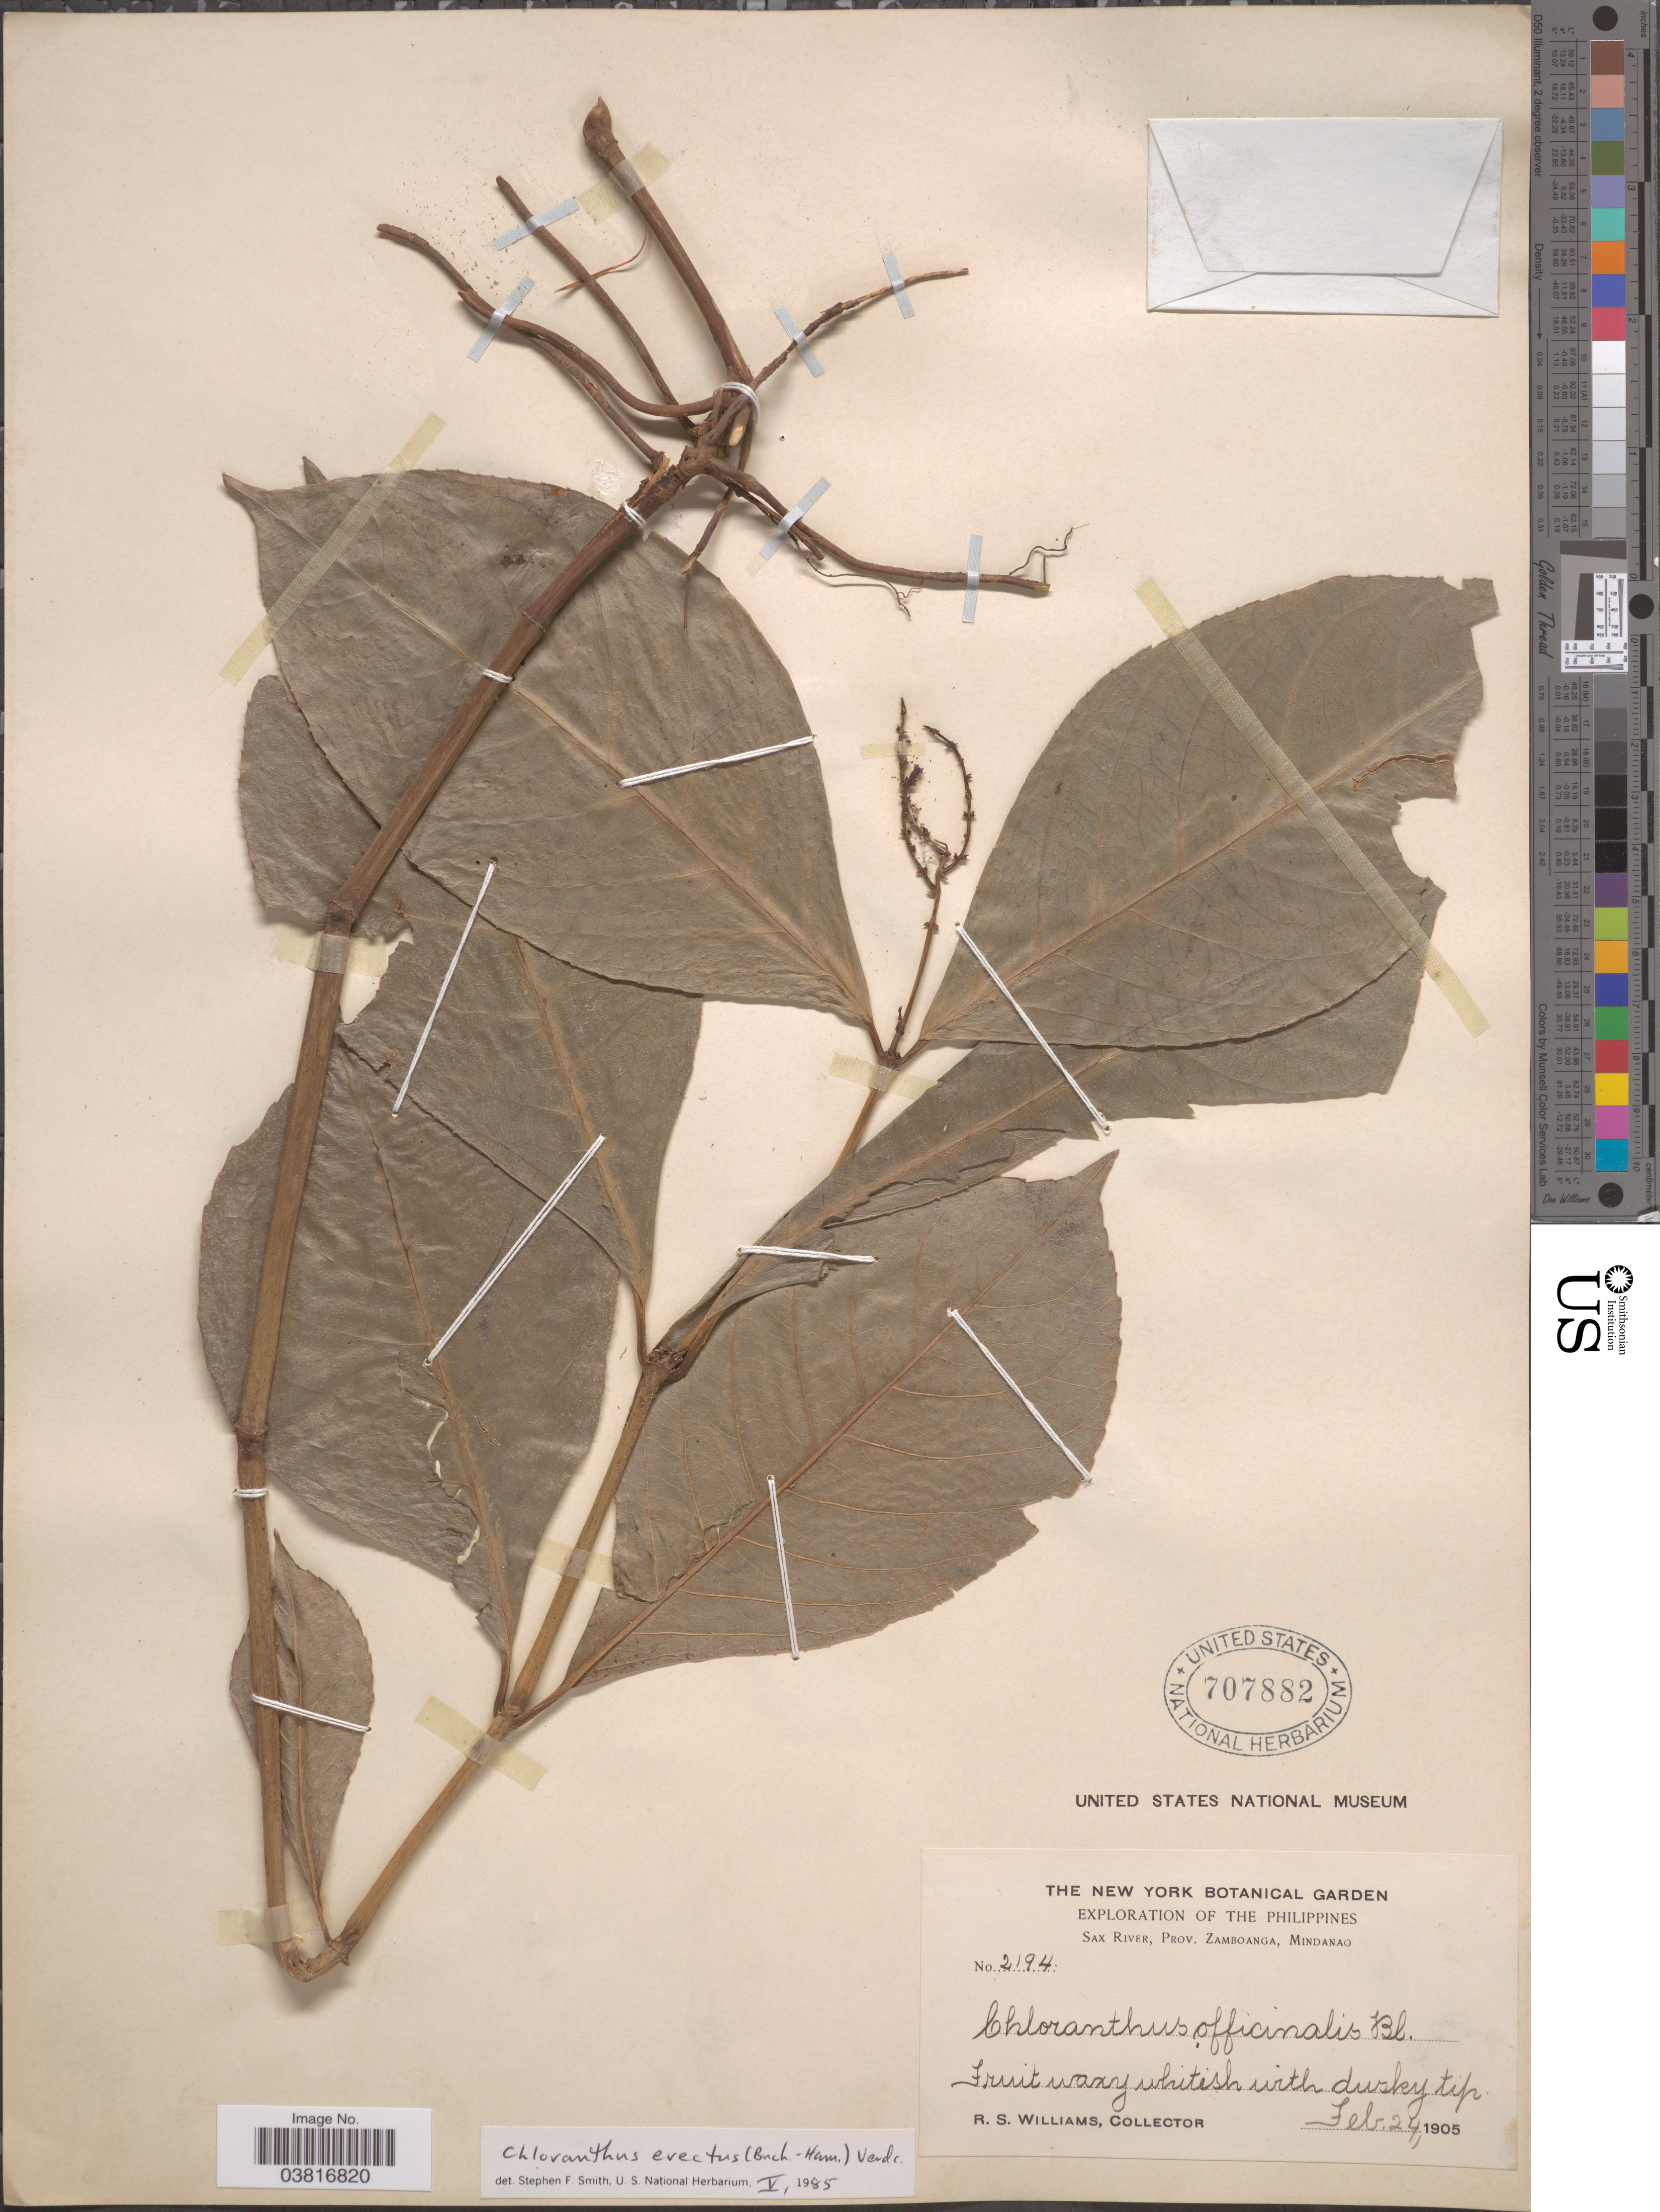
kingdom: Plantae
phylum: Tracheophyta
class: Magnoliopsida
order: Chloranthales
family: Chloranthaceae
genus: Chloranthus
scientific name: Chloranthus erectus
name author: (Buch.-Ham.) Verdc.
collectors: R. S. Williams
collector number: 2194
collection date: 1905-02-24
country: Philippines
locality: Sax River, Prov. Zamboanga, Mindanao.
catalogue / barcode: US 707882